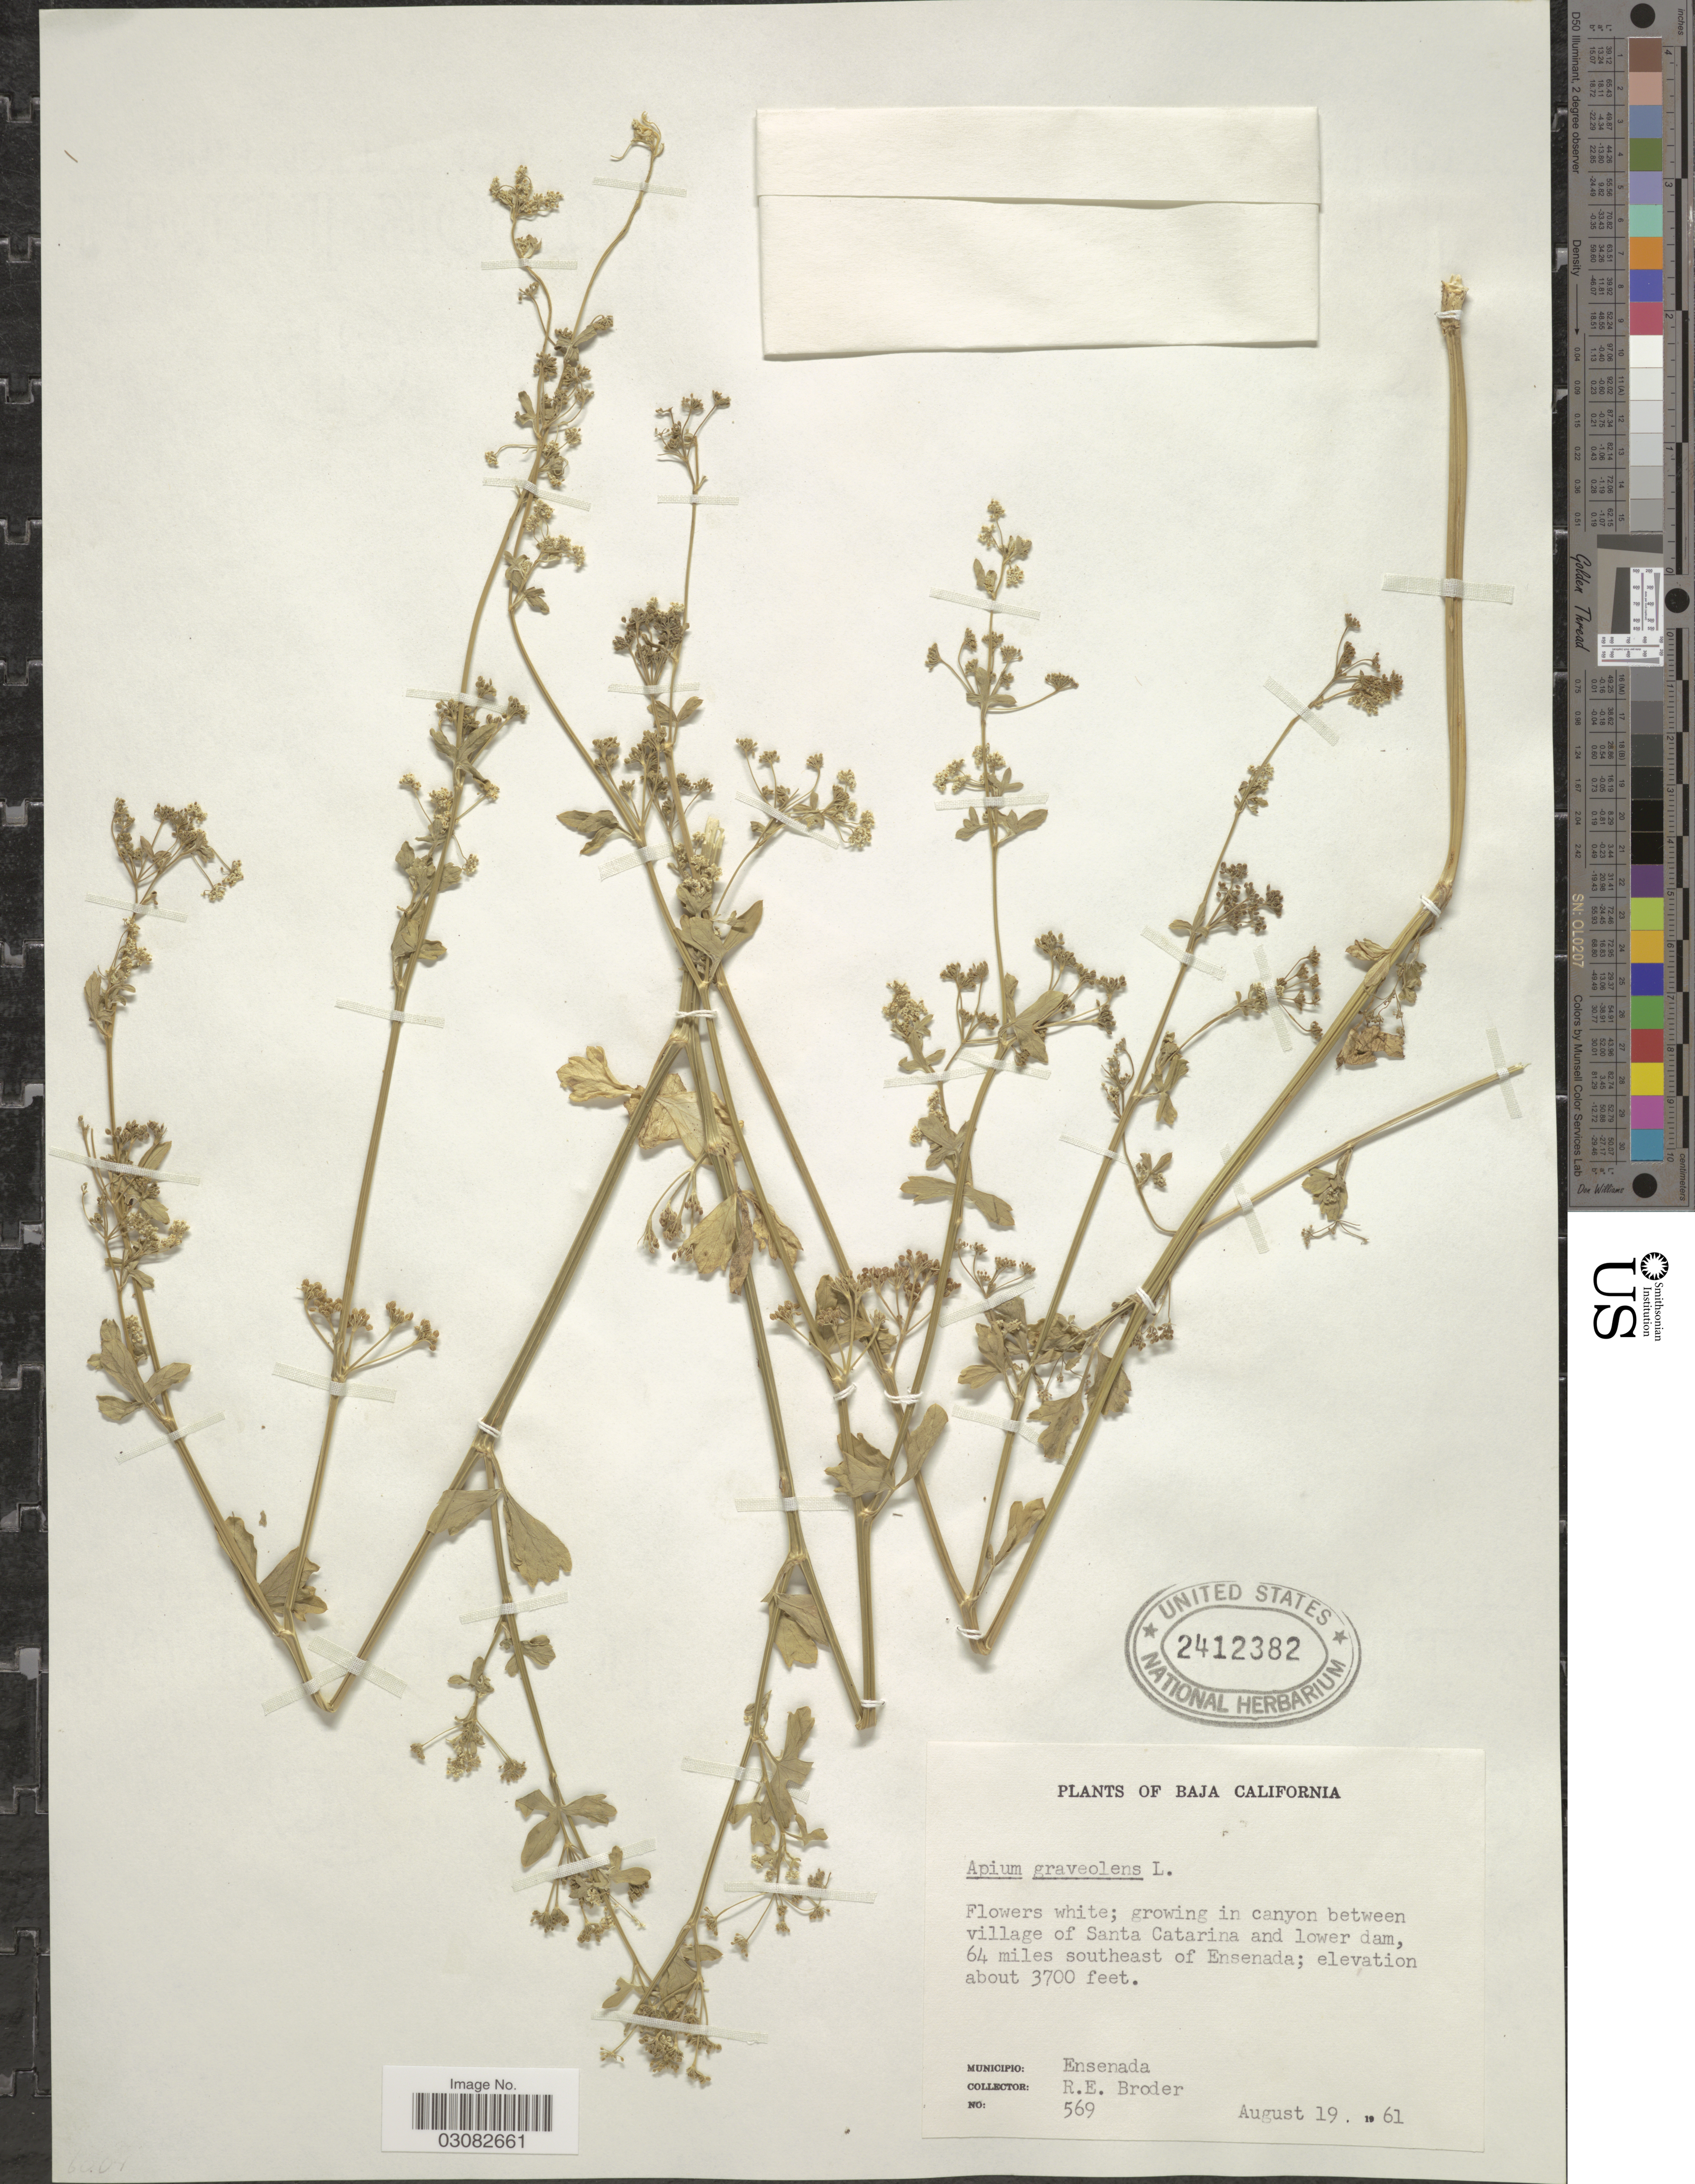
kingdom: Plantae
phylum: Tracheophyta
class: Magnoliopsida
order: Apiales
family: Apiaceae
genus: Apium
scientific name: Apium graveolens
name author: L.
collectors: R. Broder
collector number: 569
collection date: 1961-08-19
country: Mexico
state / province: Baja California Norte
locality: In Canyon between village of Santa Catarina and lower dam, 64 miles southeast of Ensenada. Municipio: Ensenada.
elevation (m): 1128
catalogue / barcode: US 2412382